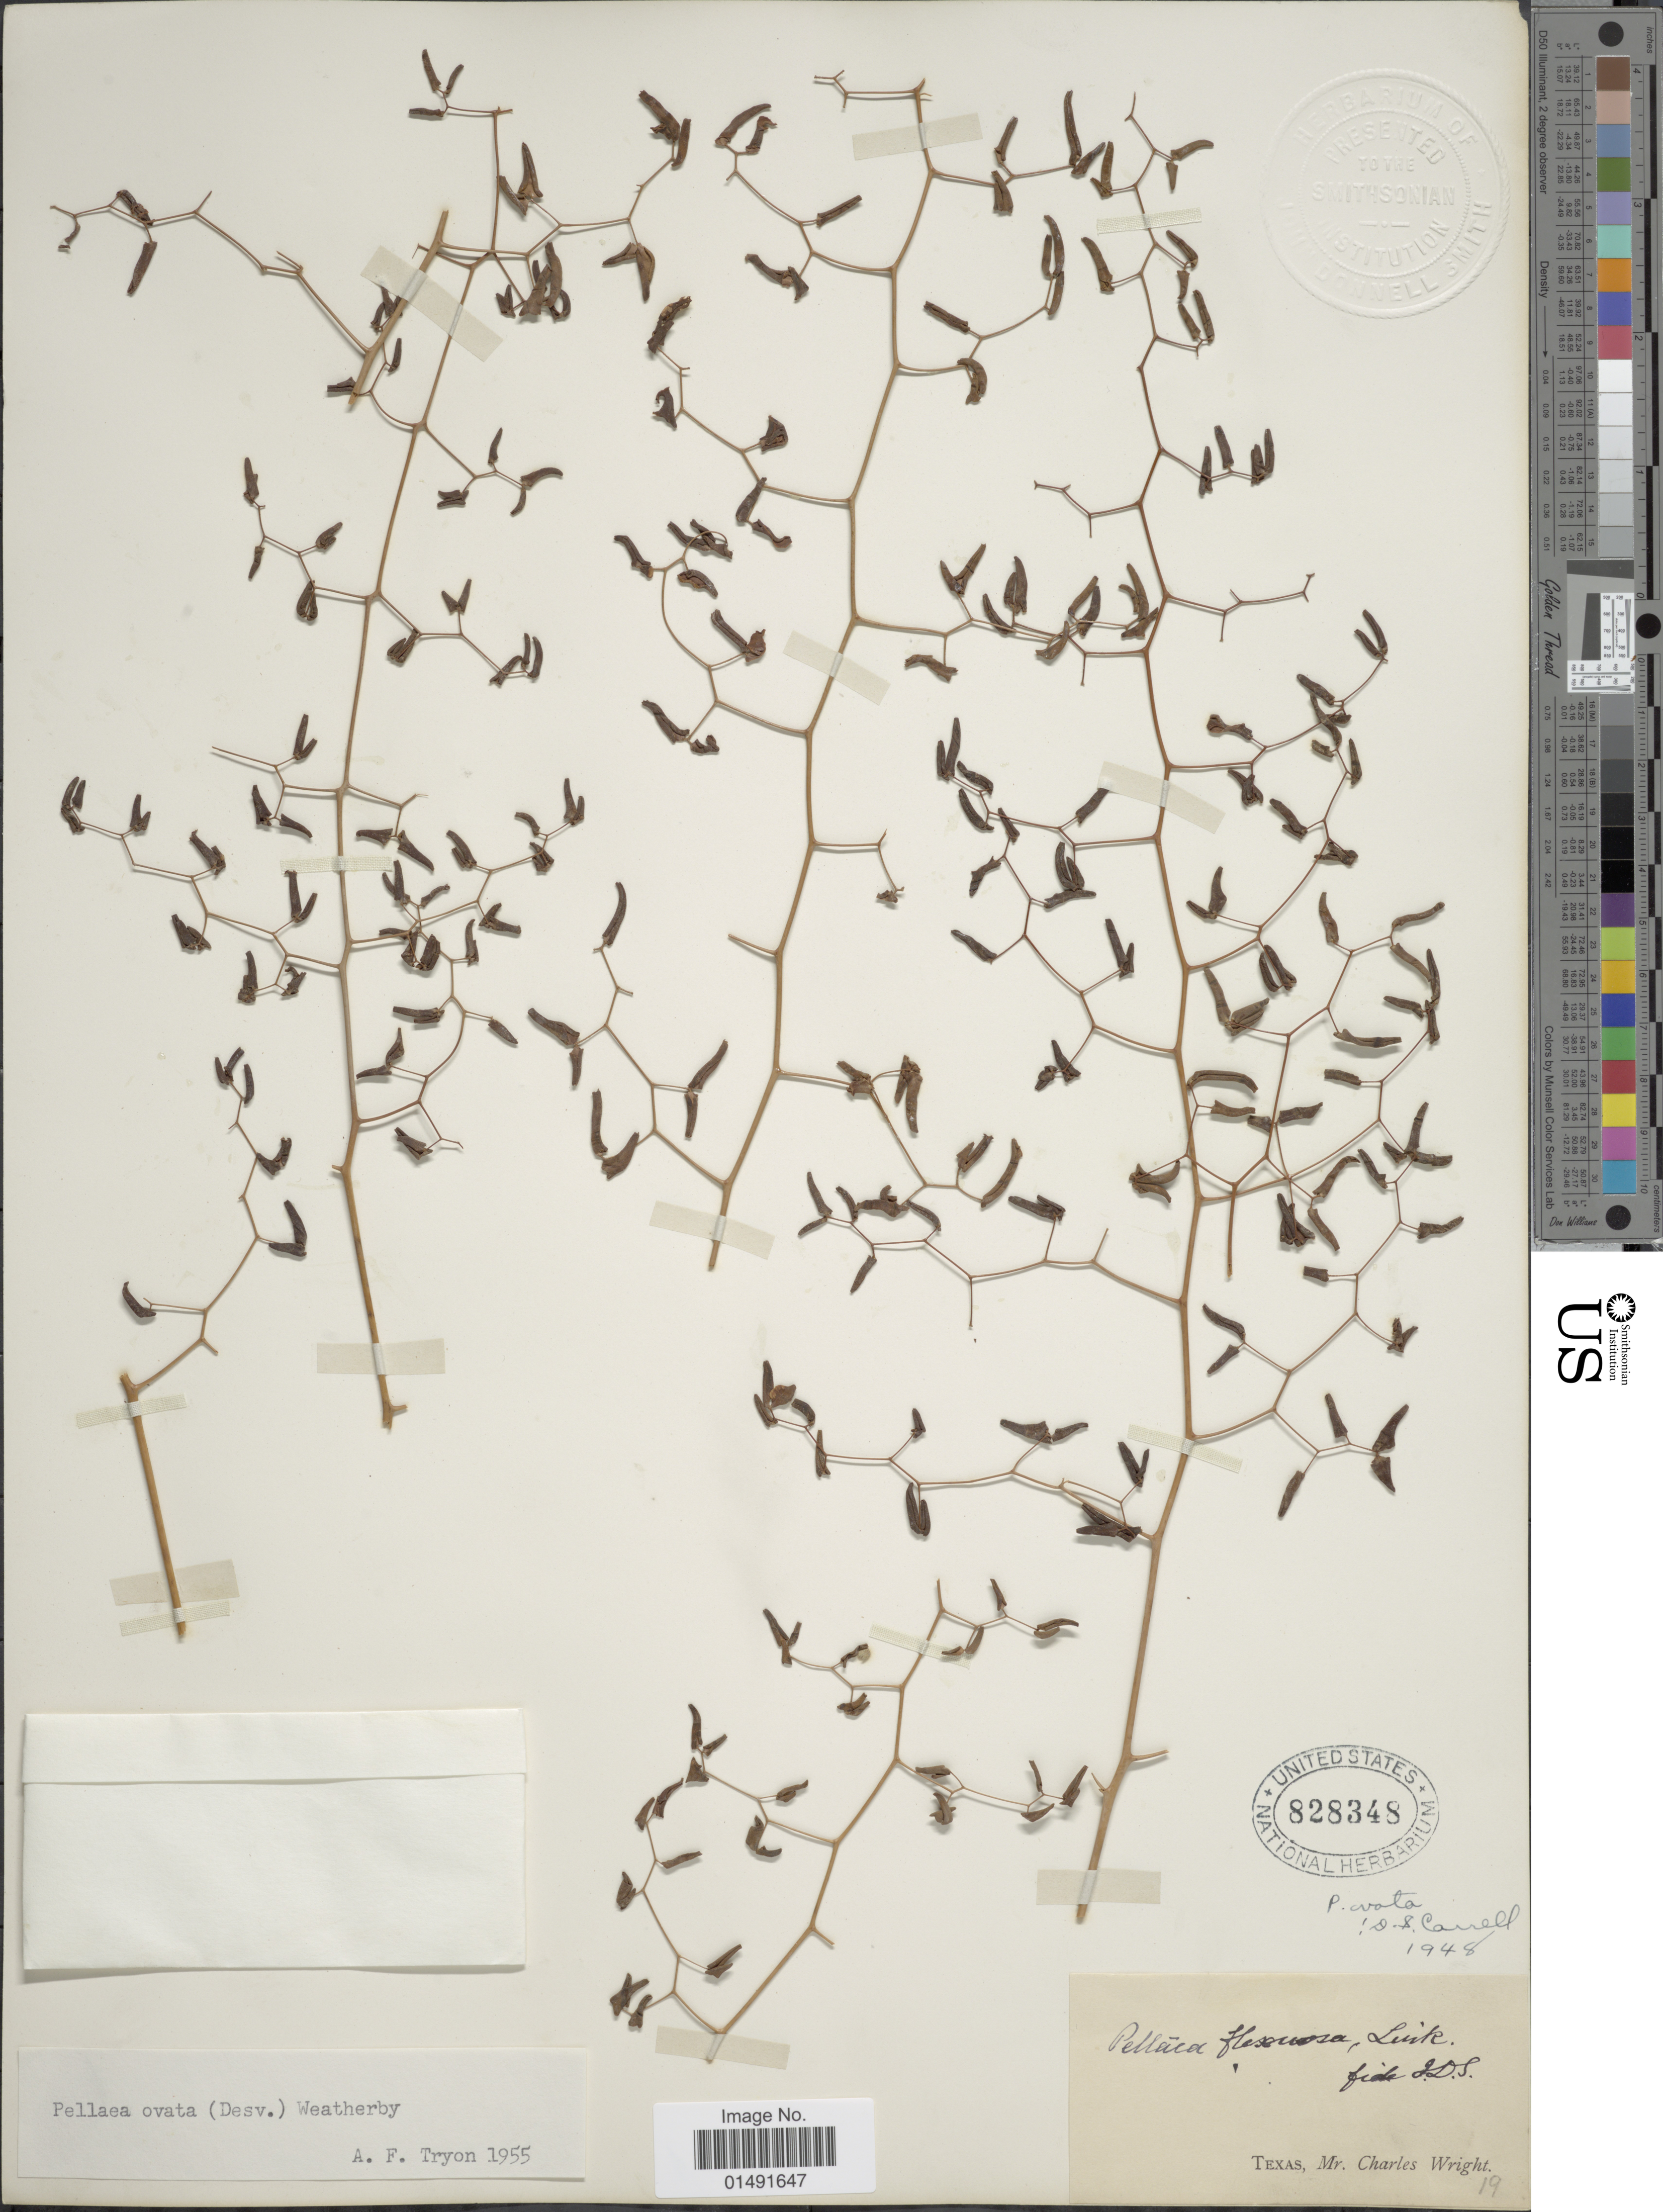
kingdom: Plantae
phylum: Tracheophyta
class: Polypodiopsida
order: Polypodiales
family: Pteridaceae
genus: Pellaea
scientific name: Pellaea ovata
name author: (Desv.) Weath.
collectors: C. Wright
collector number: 19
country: United States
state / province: Texas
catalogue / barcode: US 8288348